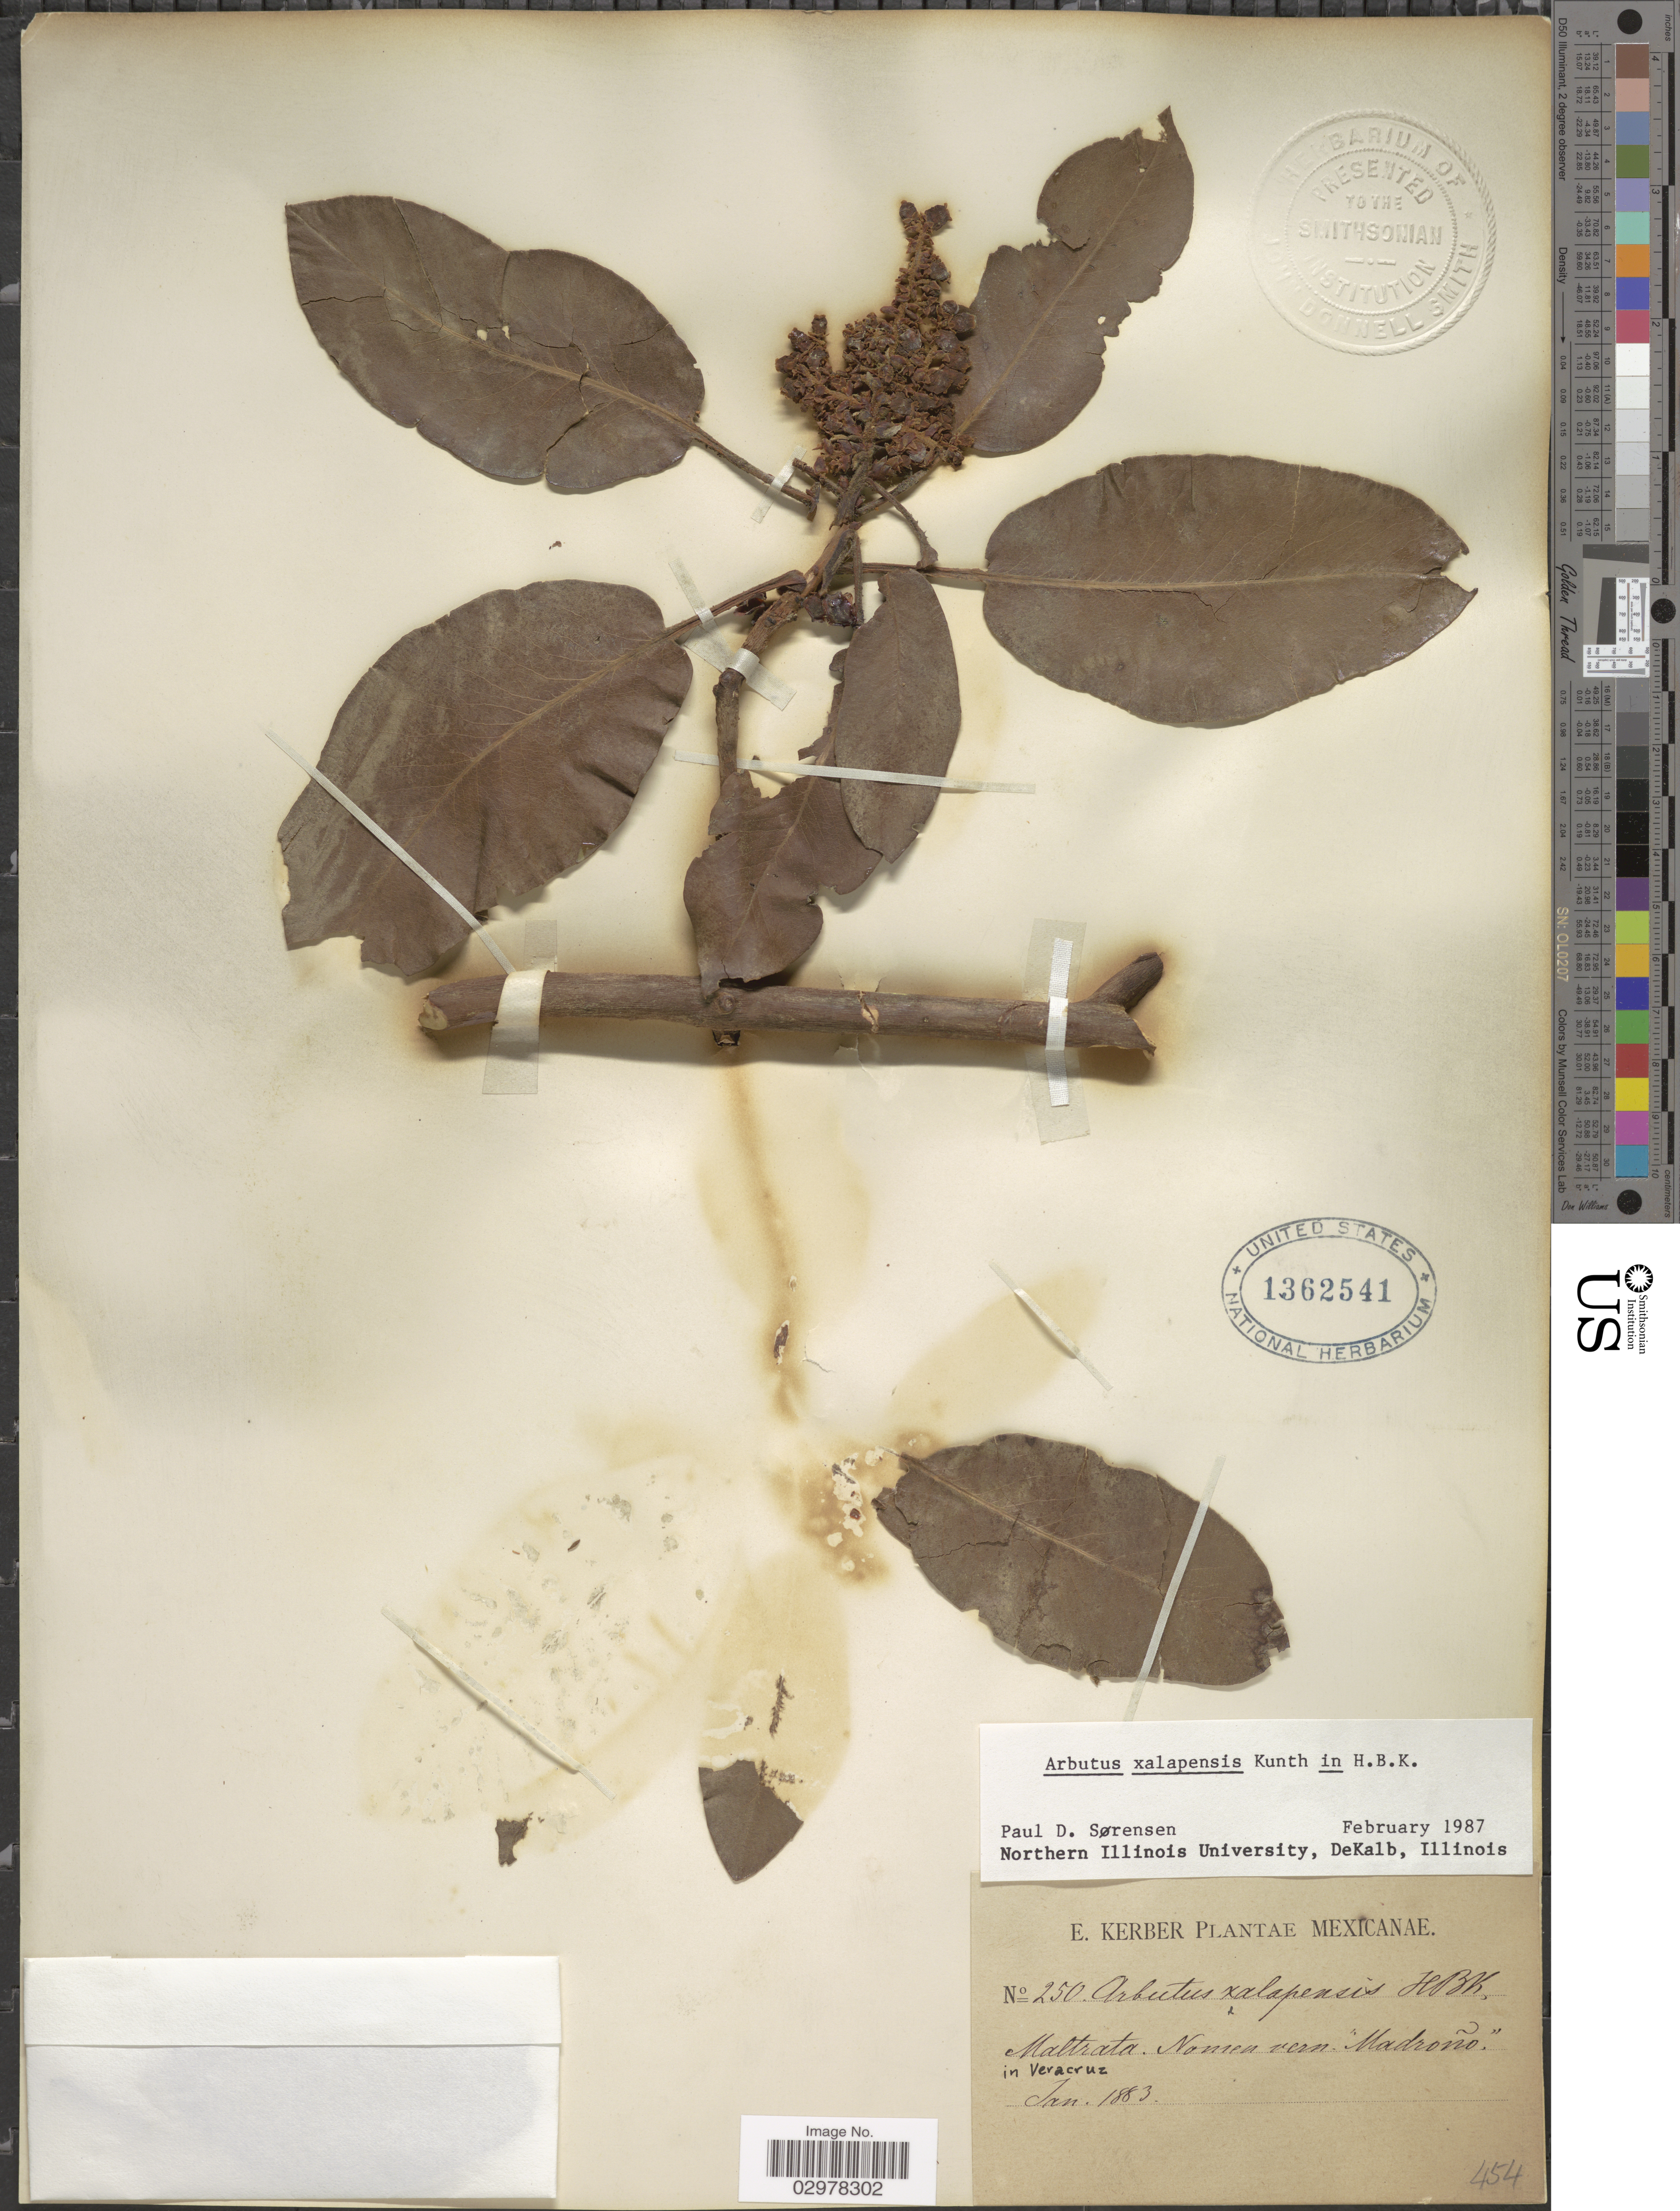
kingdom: Plantae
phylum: Tracheophyta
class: Magnoliopsida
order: Ericales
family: Ericaceae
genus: Arbutus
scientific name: Arbutus xalapensis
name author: Kunth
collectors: E. Kerber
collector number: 250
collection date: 1883-01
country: Mexico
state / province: Veracruz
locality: In Veracruz.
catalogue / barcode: US 1362541